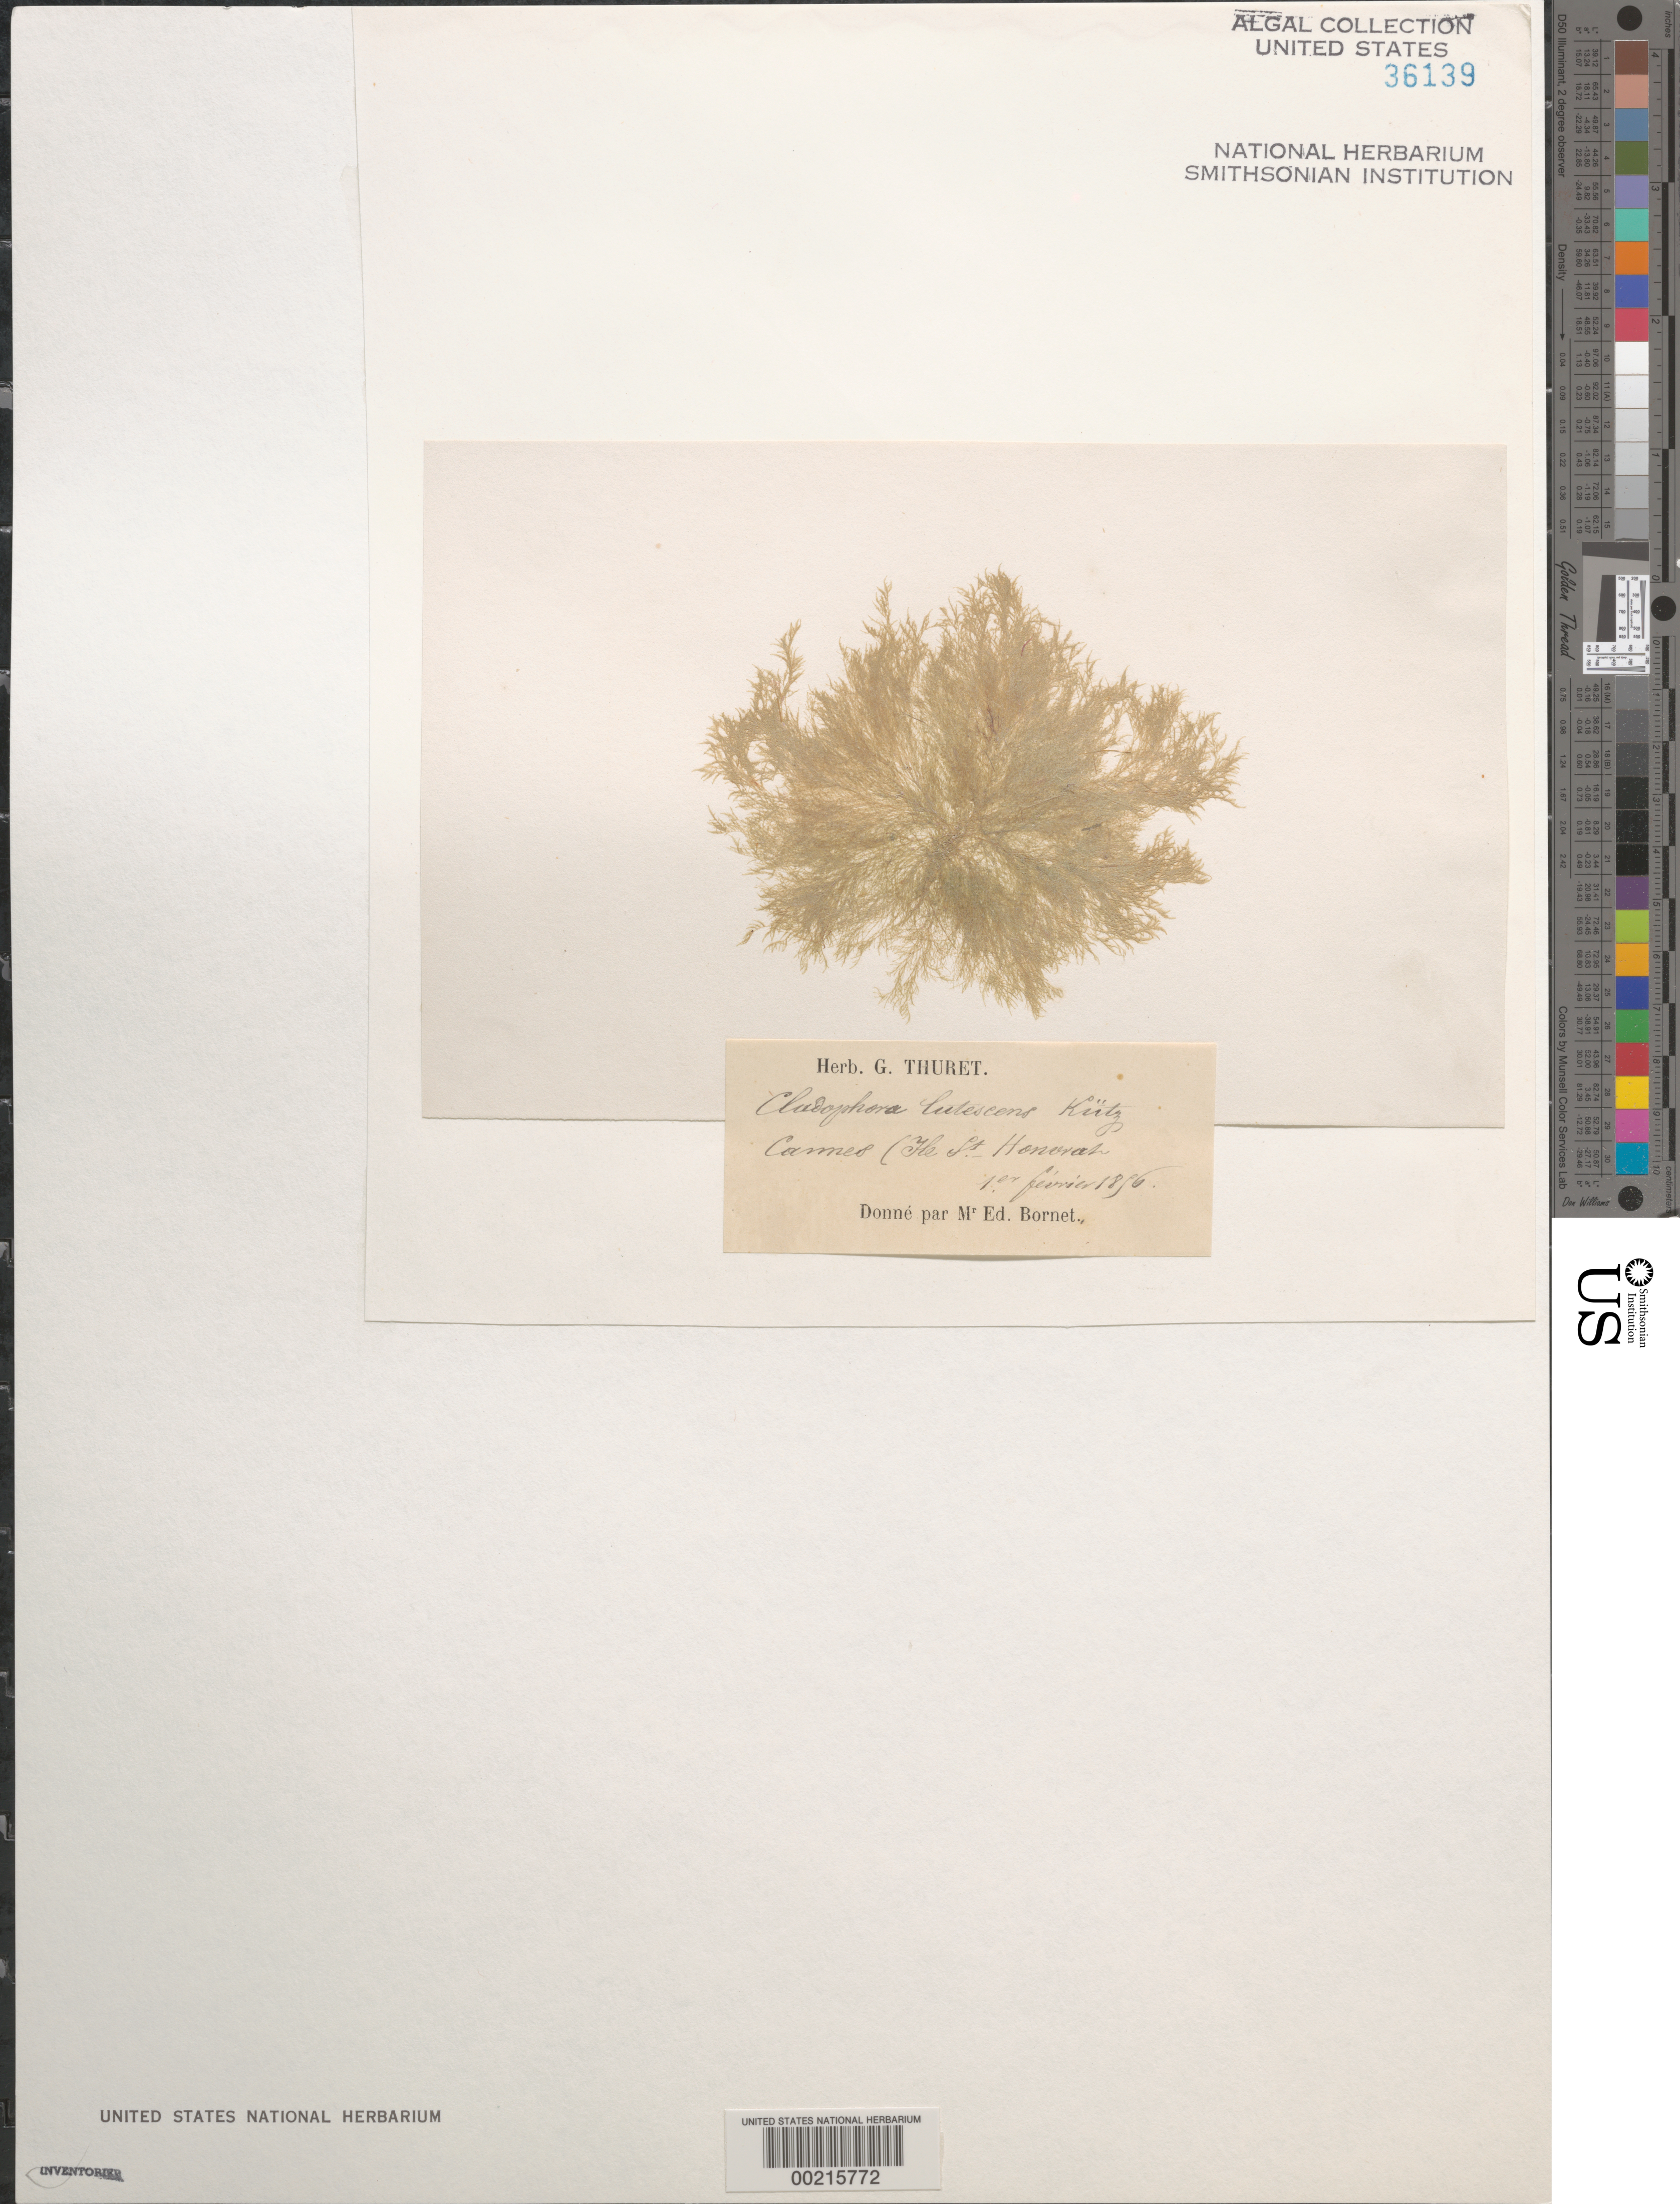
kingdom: Plantae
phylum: Chlorophyta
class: Ulvophyceae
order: Cladophorales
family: Cladophoraceae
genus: Cladophora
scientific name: Cladophora dalmatica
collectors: Thuret, G. (herbarium)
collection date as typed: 01 Feb 1856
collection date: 1856-02-01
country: France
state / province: Provence-Alpes-Côte d'Azur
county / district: Alpes-Maritimes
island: Ile St. Honorat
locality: Cannes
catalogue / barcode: US 36139